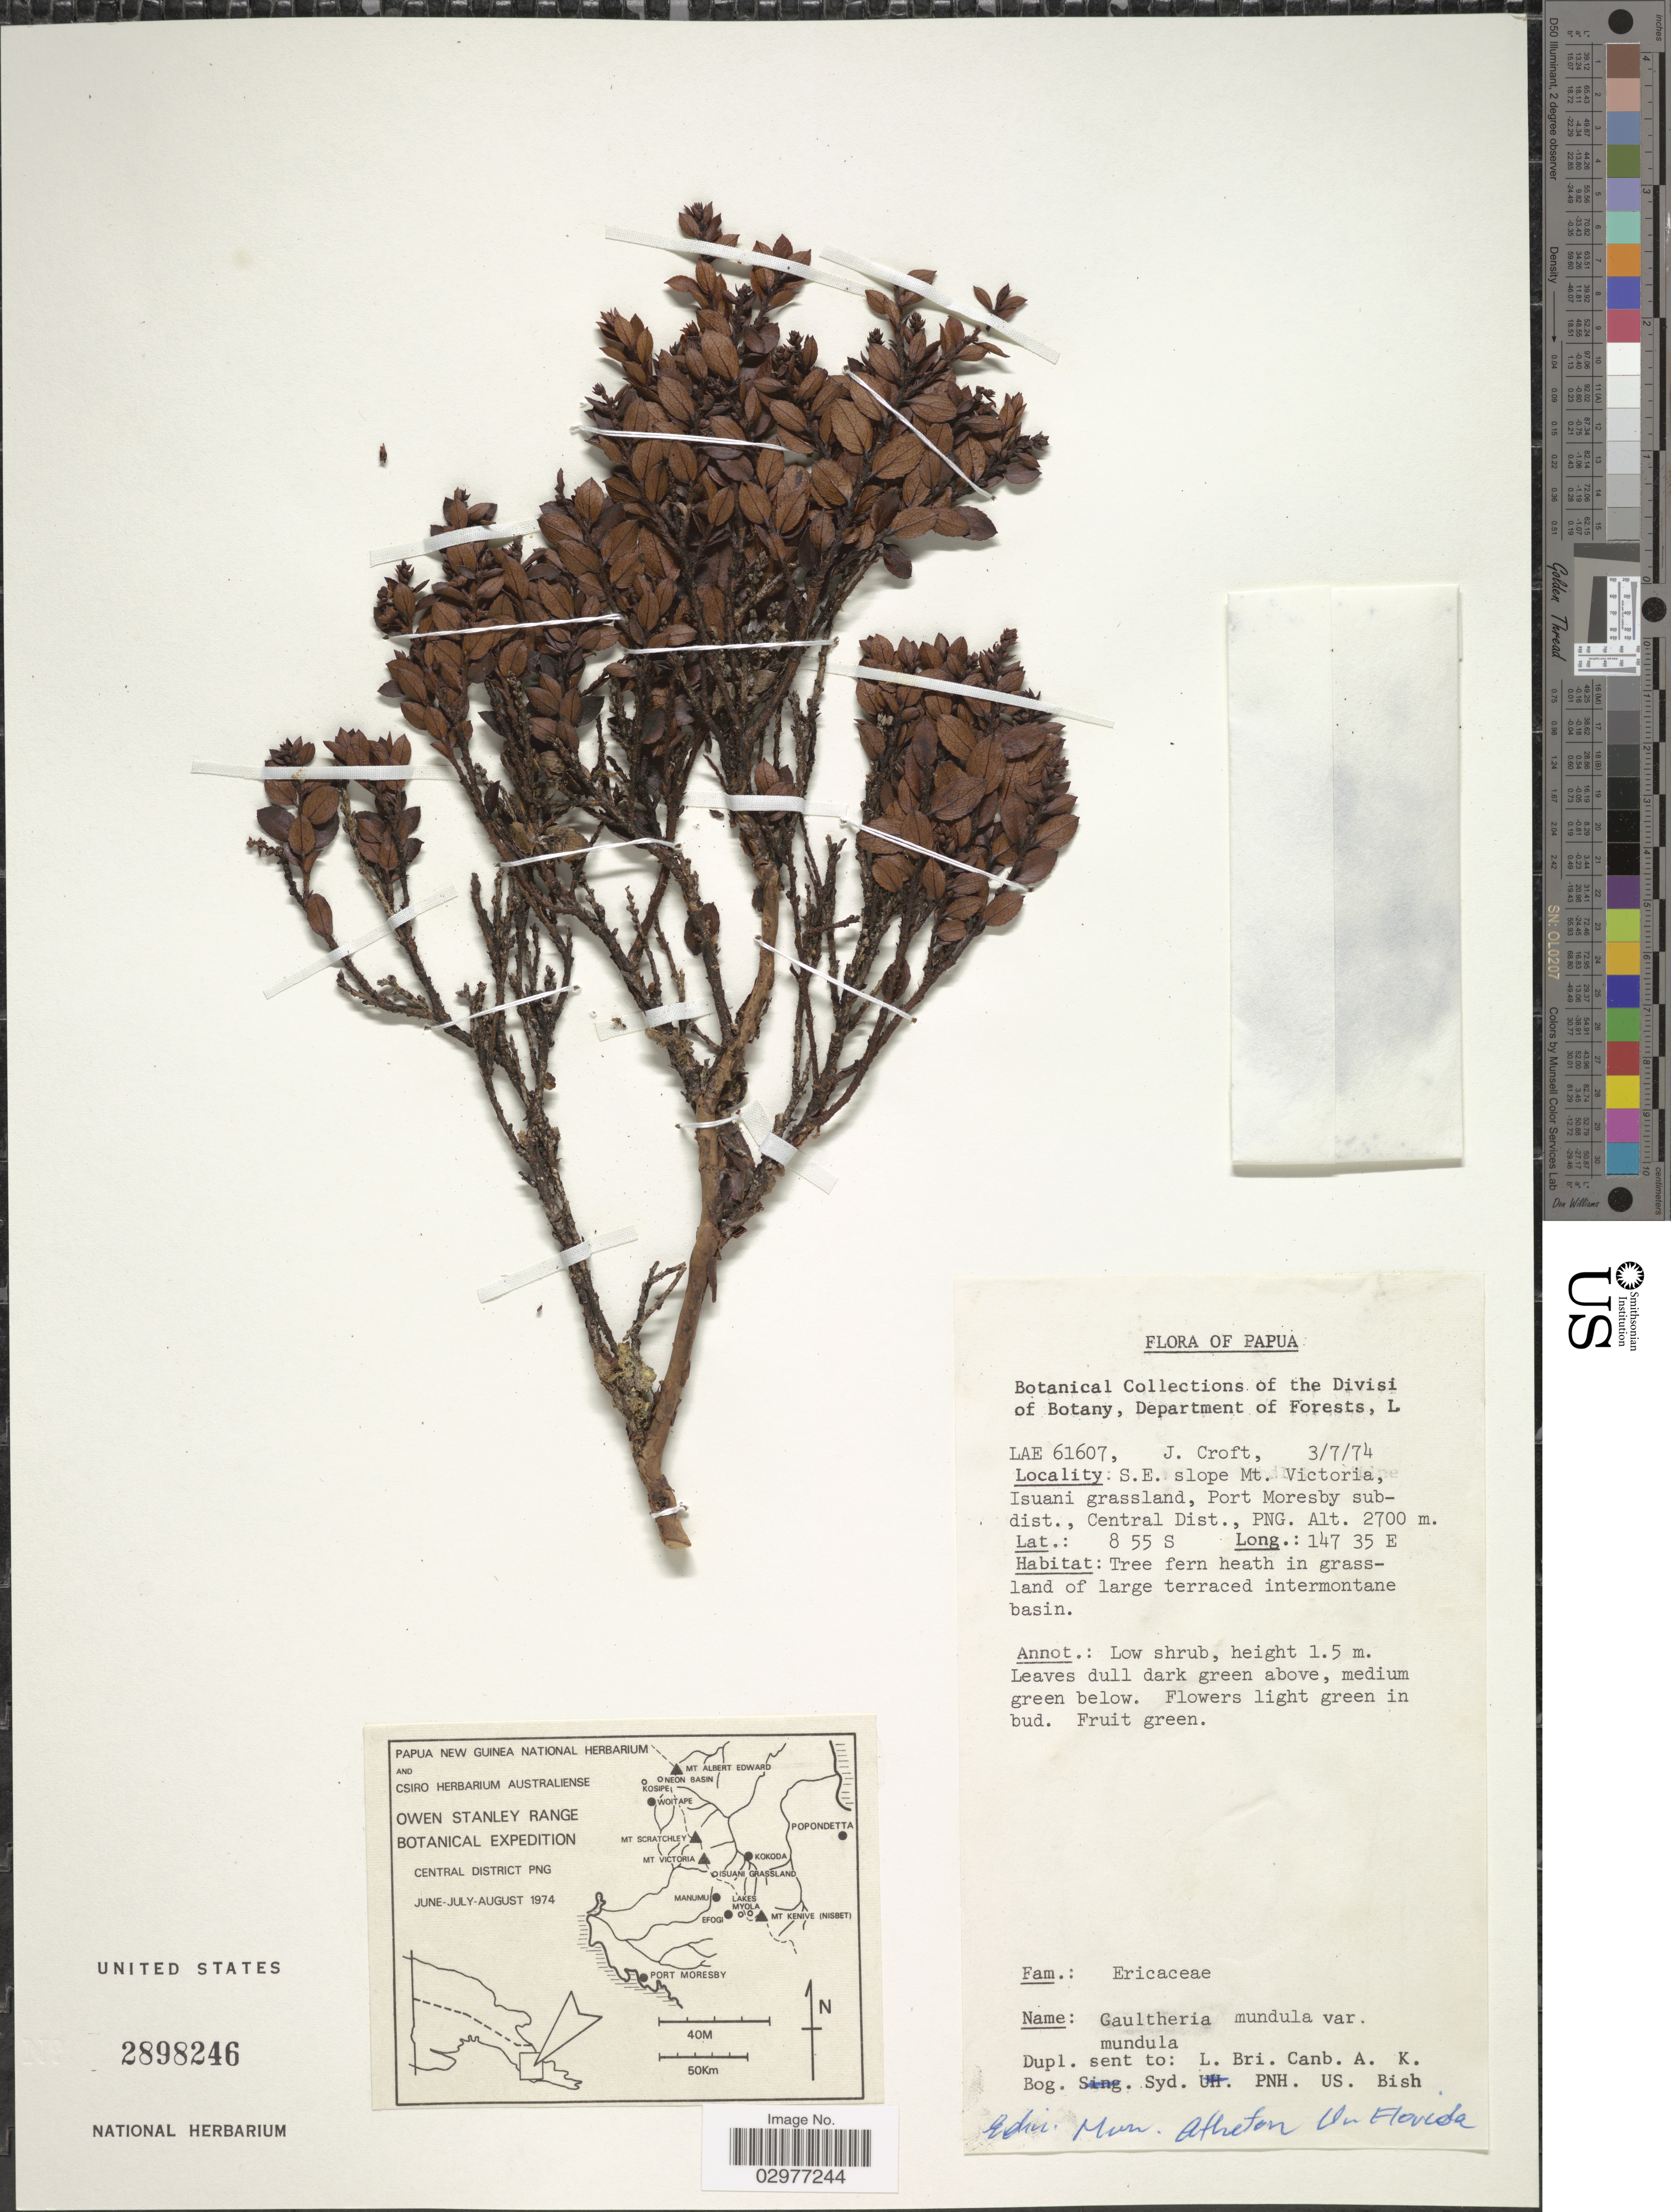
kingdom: Plantae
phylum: Tracheophyta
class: Magnoliopsida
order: Ericales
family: Ericaceae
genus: Gaultheria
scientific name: Gaultheria mundula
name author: F. Muell.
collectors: J. Croft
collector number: LAE 61607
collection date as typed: Transcribed d/m/y: 3/7/74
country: Papua New Guinea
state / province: Central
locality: S.E. slope of Mt. Victoria, Isuani grassland, Pot Moresby subdist., Central Dist., PNG.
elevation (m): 2700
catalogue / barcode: US 2898246